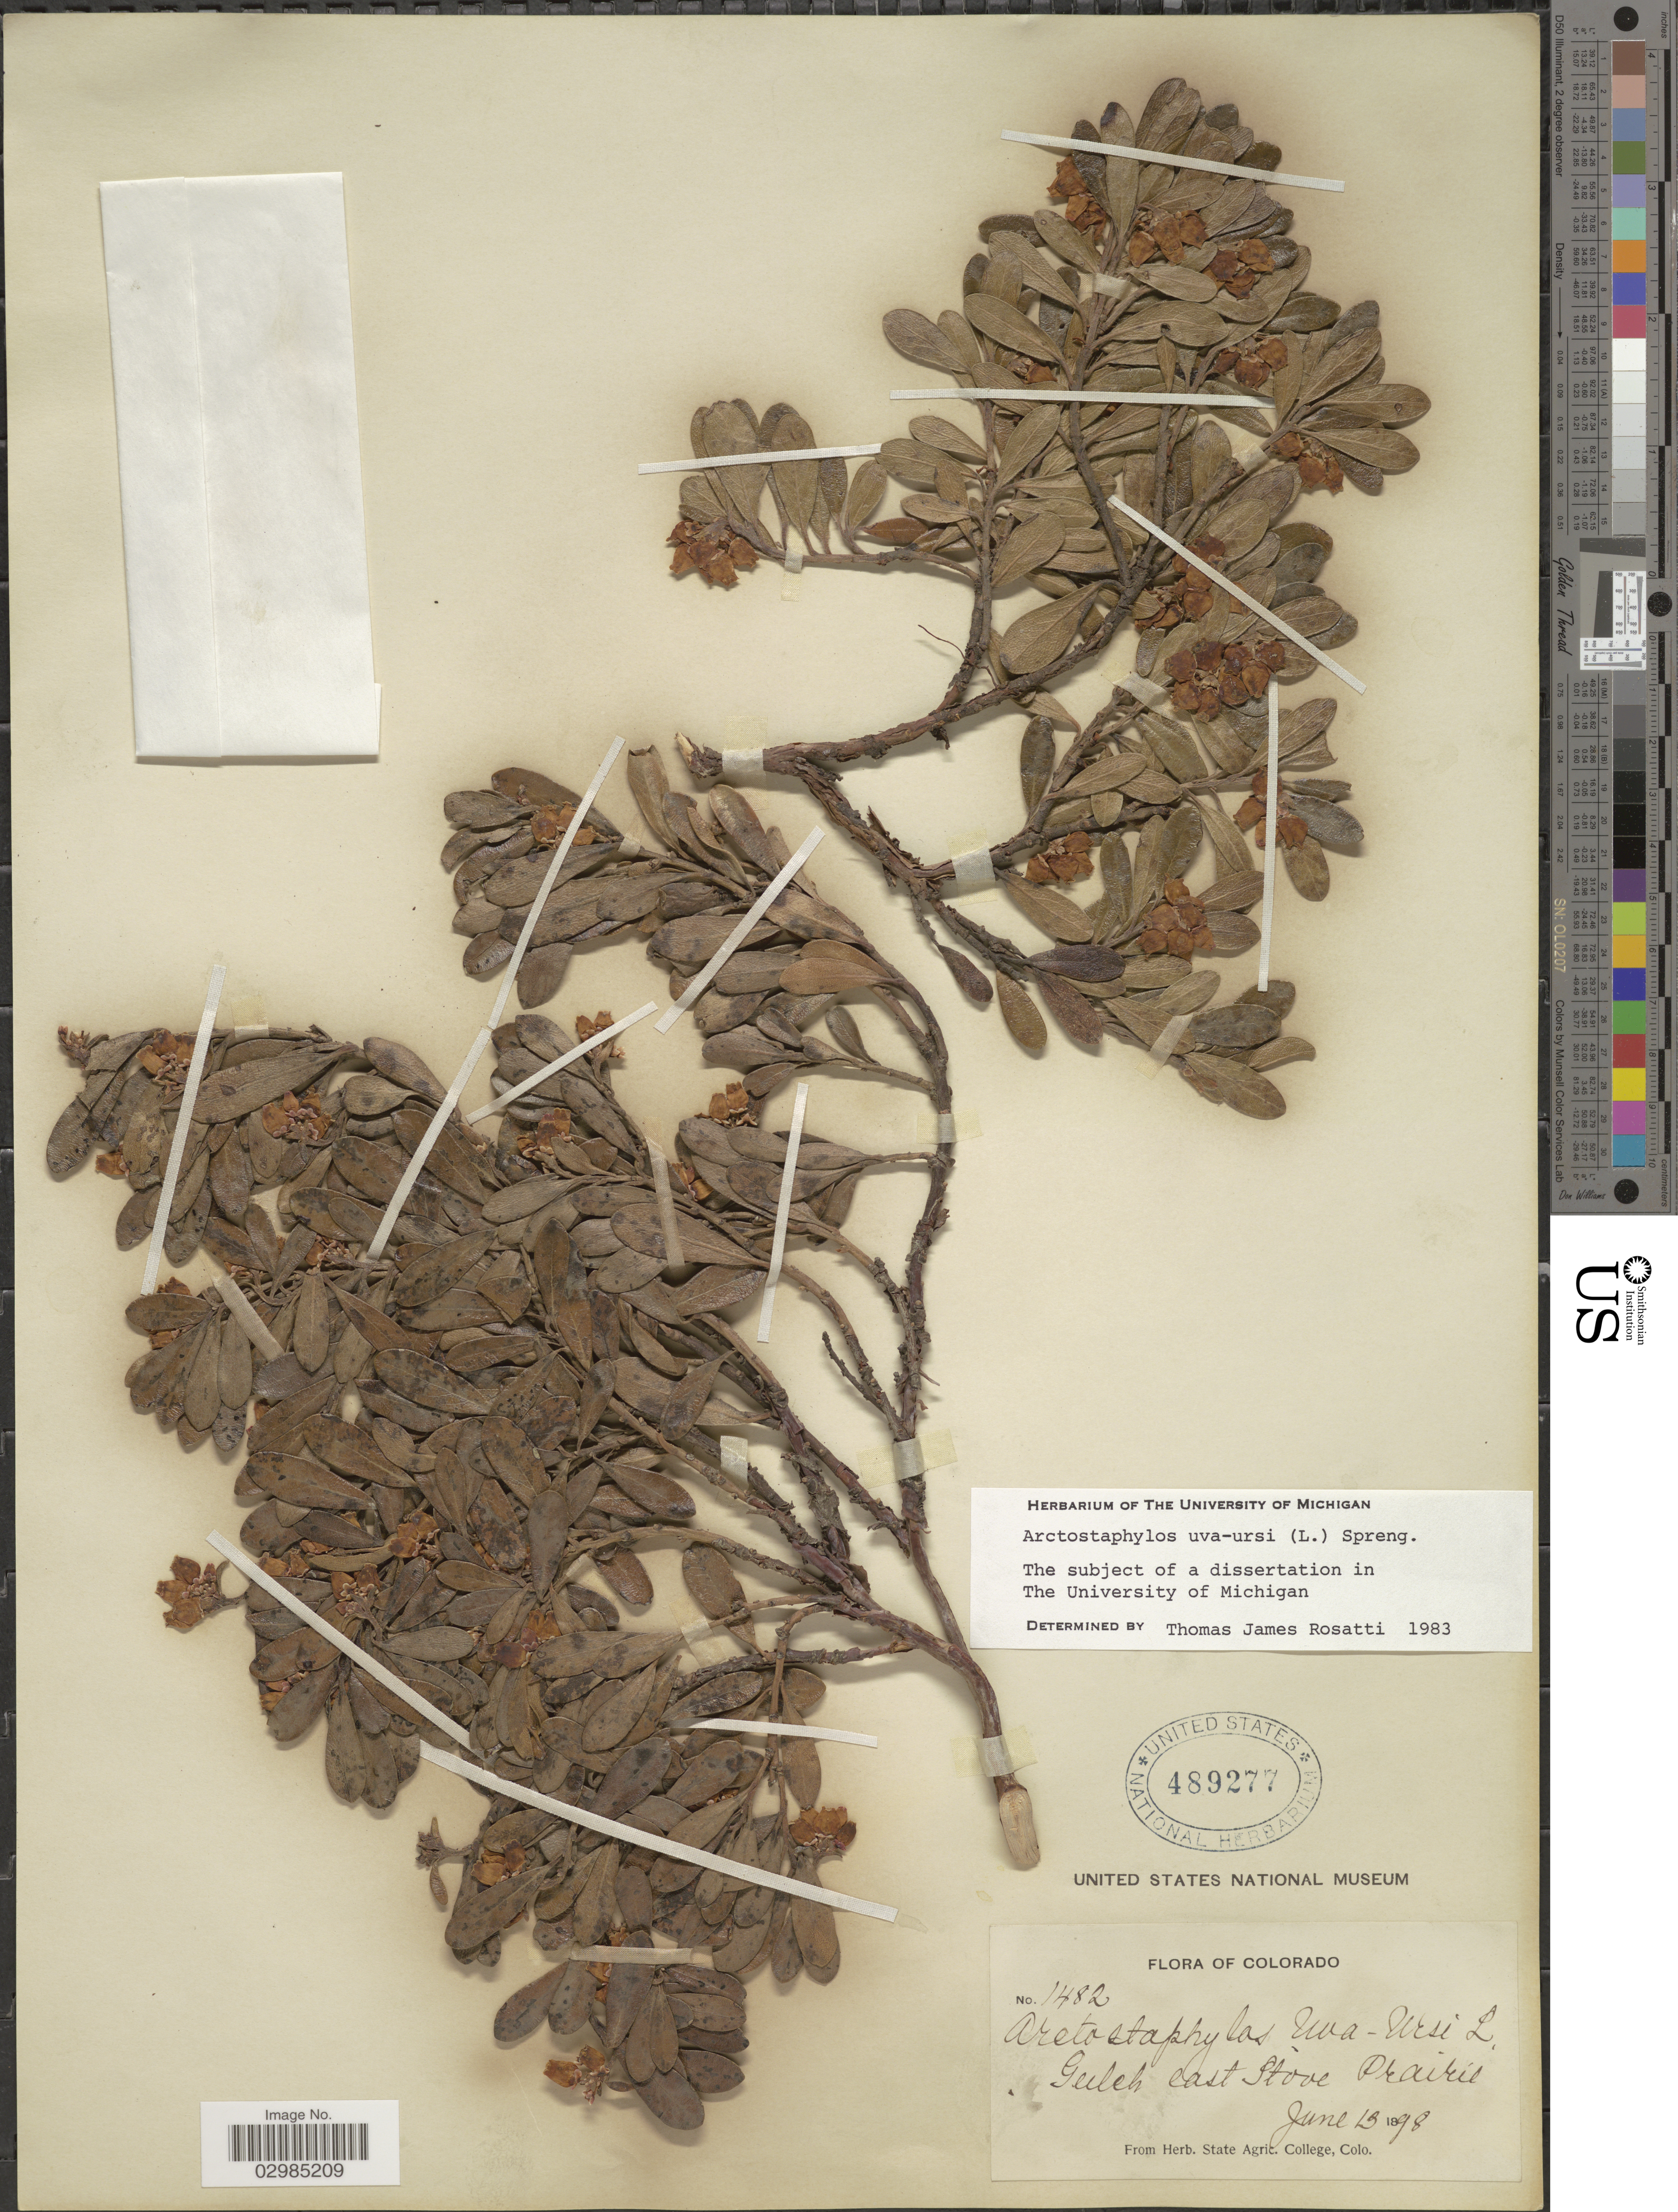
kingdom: Plantae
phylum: Tracheophyta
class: Magnoliopsida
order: Ericales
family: Ericaceae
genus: Arctostaphylos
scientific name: Arctostaphylos uva-ursi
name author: (L.) Spreng.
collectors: ex herb. State Agric. College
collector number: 1482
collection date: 1898-06-13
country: United States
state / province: Colorado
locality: Gulch east Stove Prairie.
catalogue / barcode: US 489277